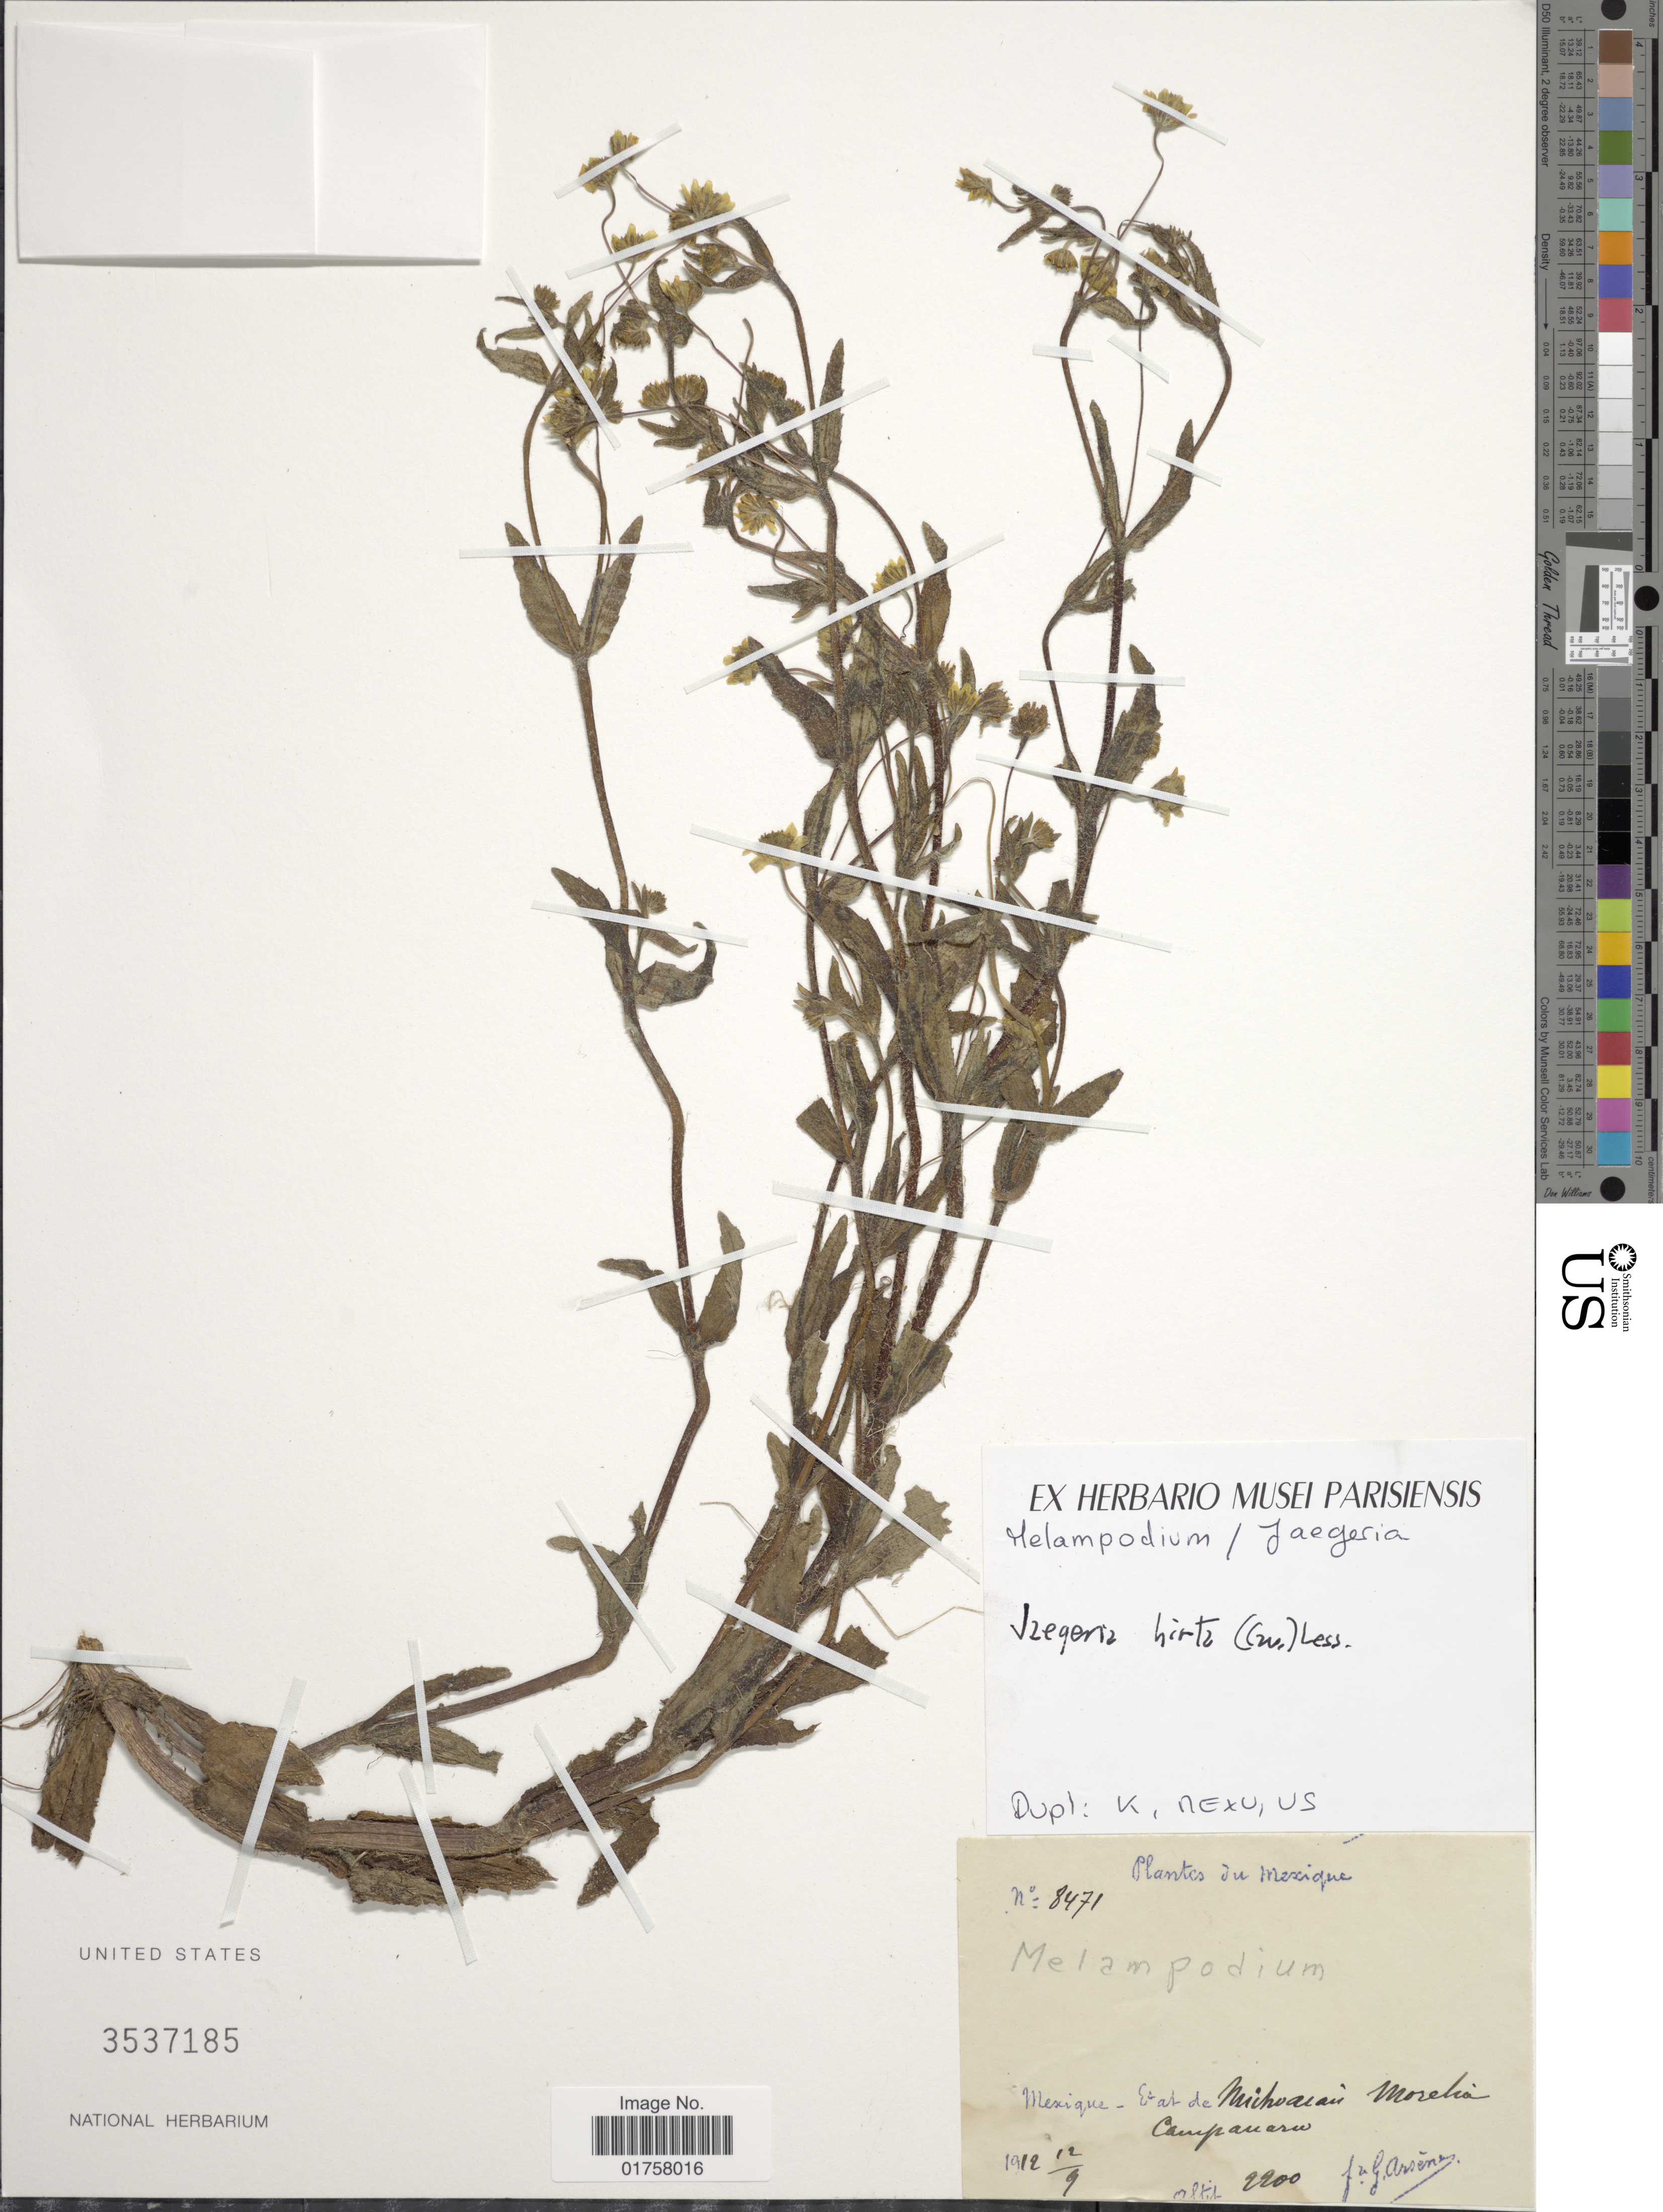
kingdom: Plantae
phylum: Tracheophyta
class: Magnoliopsida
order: Asterales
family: Asteraceae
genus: Jaegeria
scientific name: Jaegeria hirta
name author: (Lag.) Less.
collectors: Bro. G. Arsène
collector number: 8471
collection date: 1912-09-12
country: Mexico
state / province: Michoacán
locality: Morelia, Campanero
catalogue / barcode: US 3537185